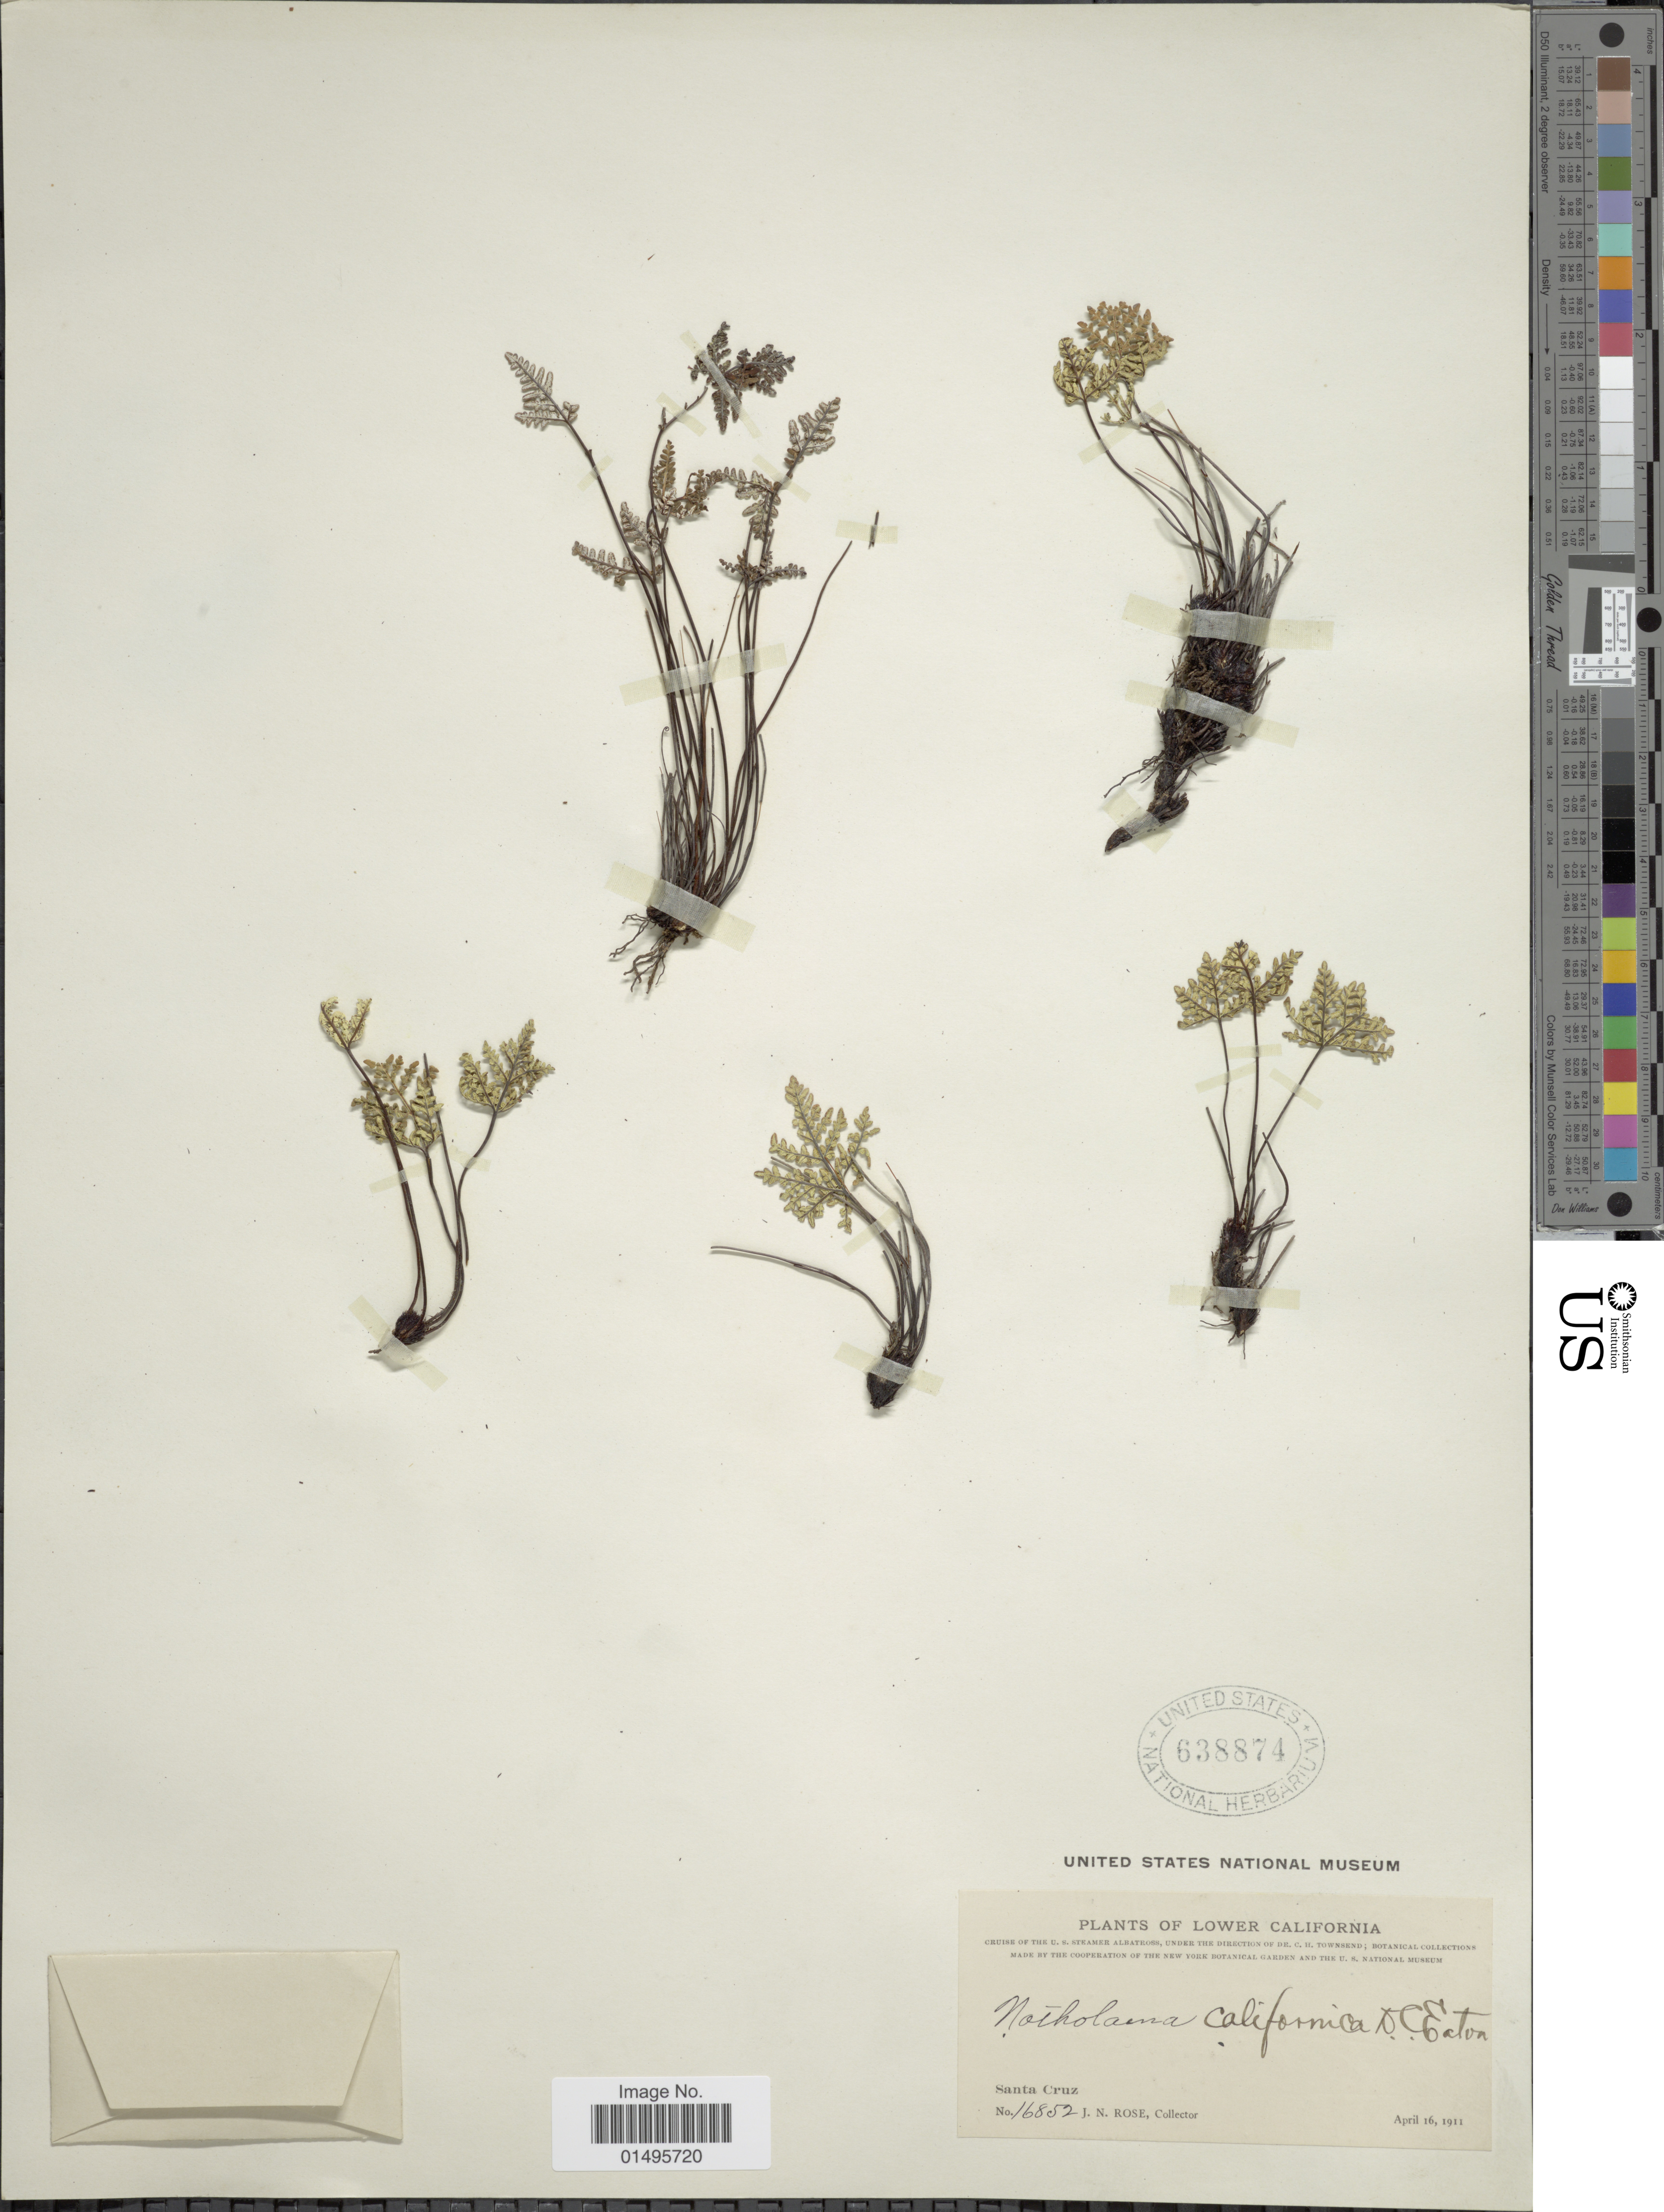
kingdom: Plantae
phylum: Tracheophyta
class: Polypodiopsida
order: Polypodiales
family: Pteridaceae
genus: Notholaena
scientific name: Notholaena californica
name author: D.C. Eaton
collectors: J. N. Rose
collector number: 16852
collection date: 1911-04-16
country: Mexico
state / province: Baja California Norte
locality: Lower California, Santa Cruz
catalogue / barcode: US 638874